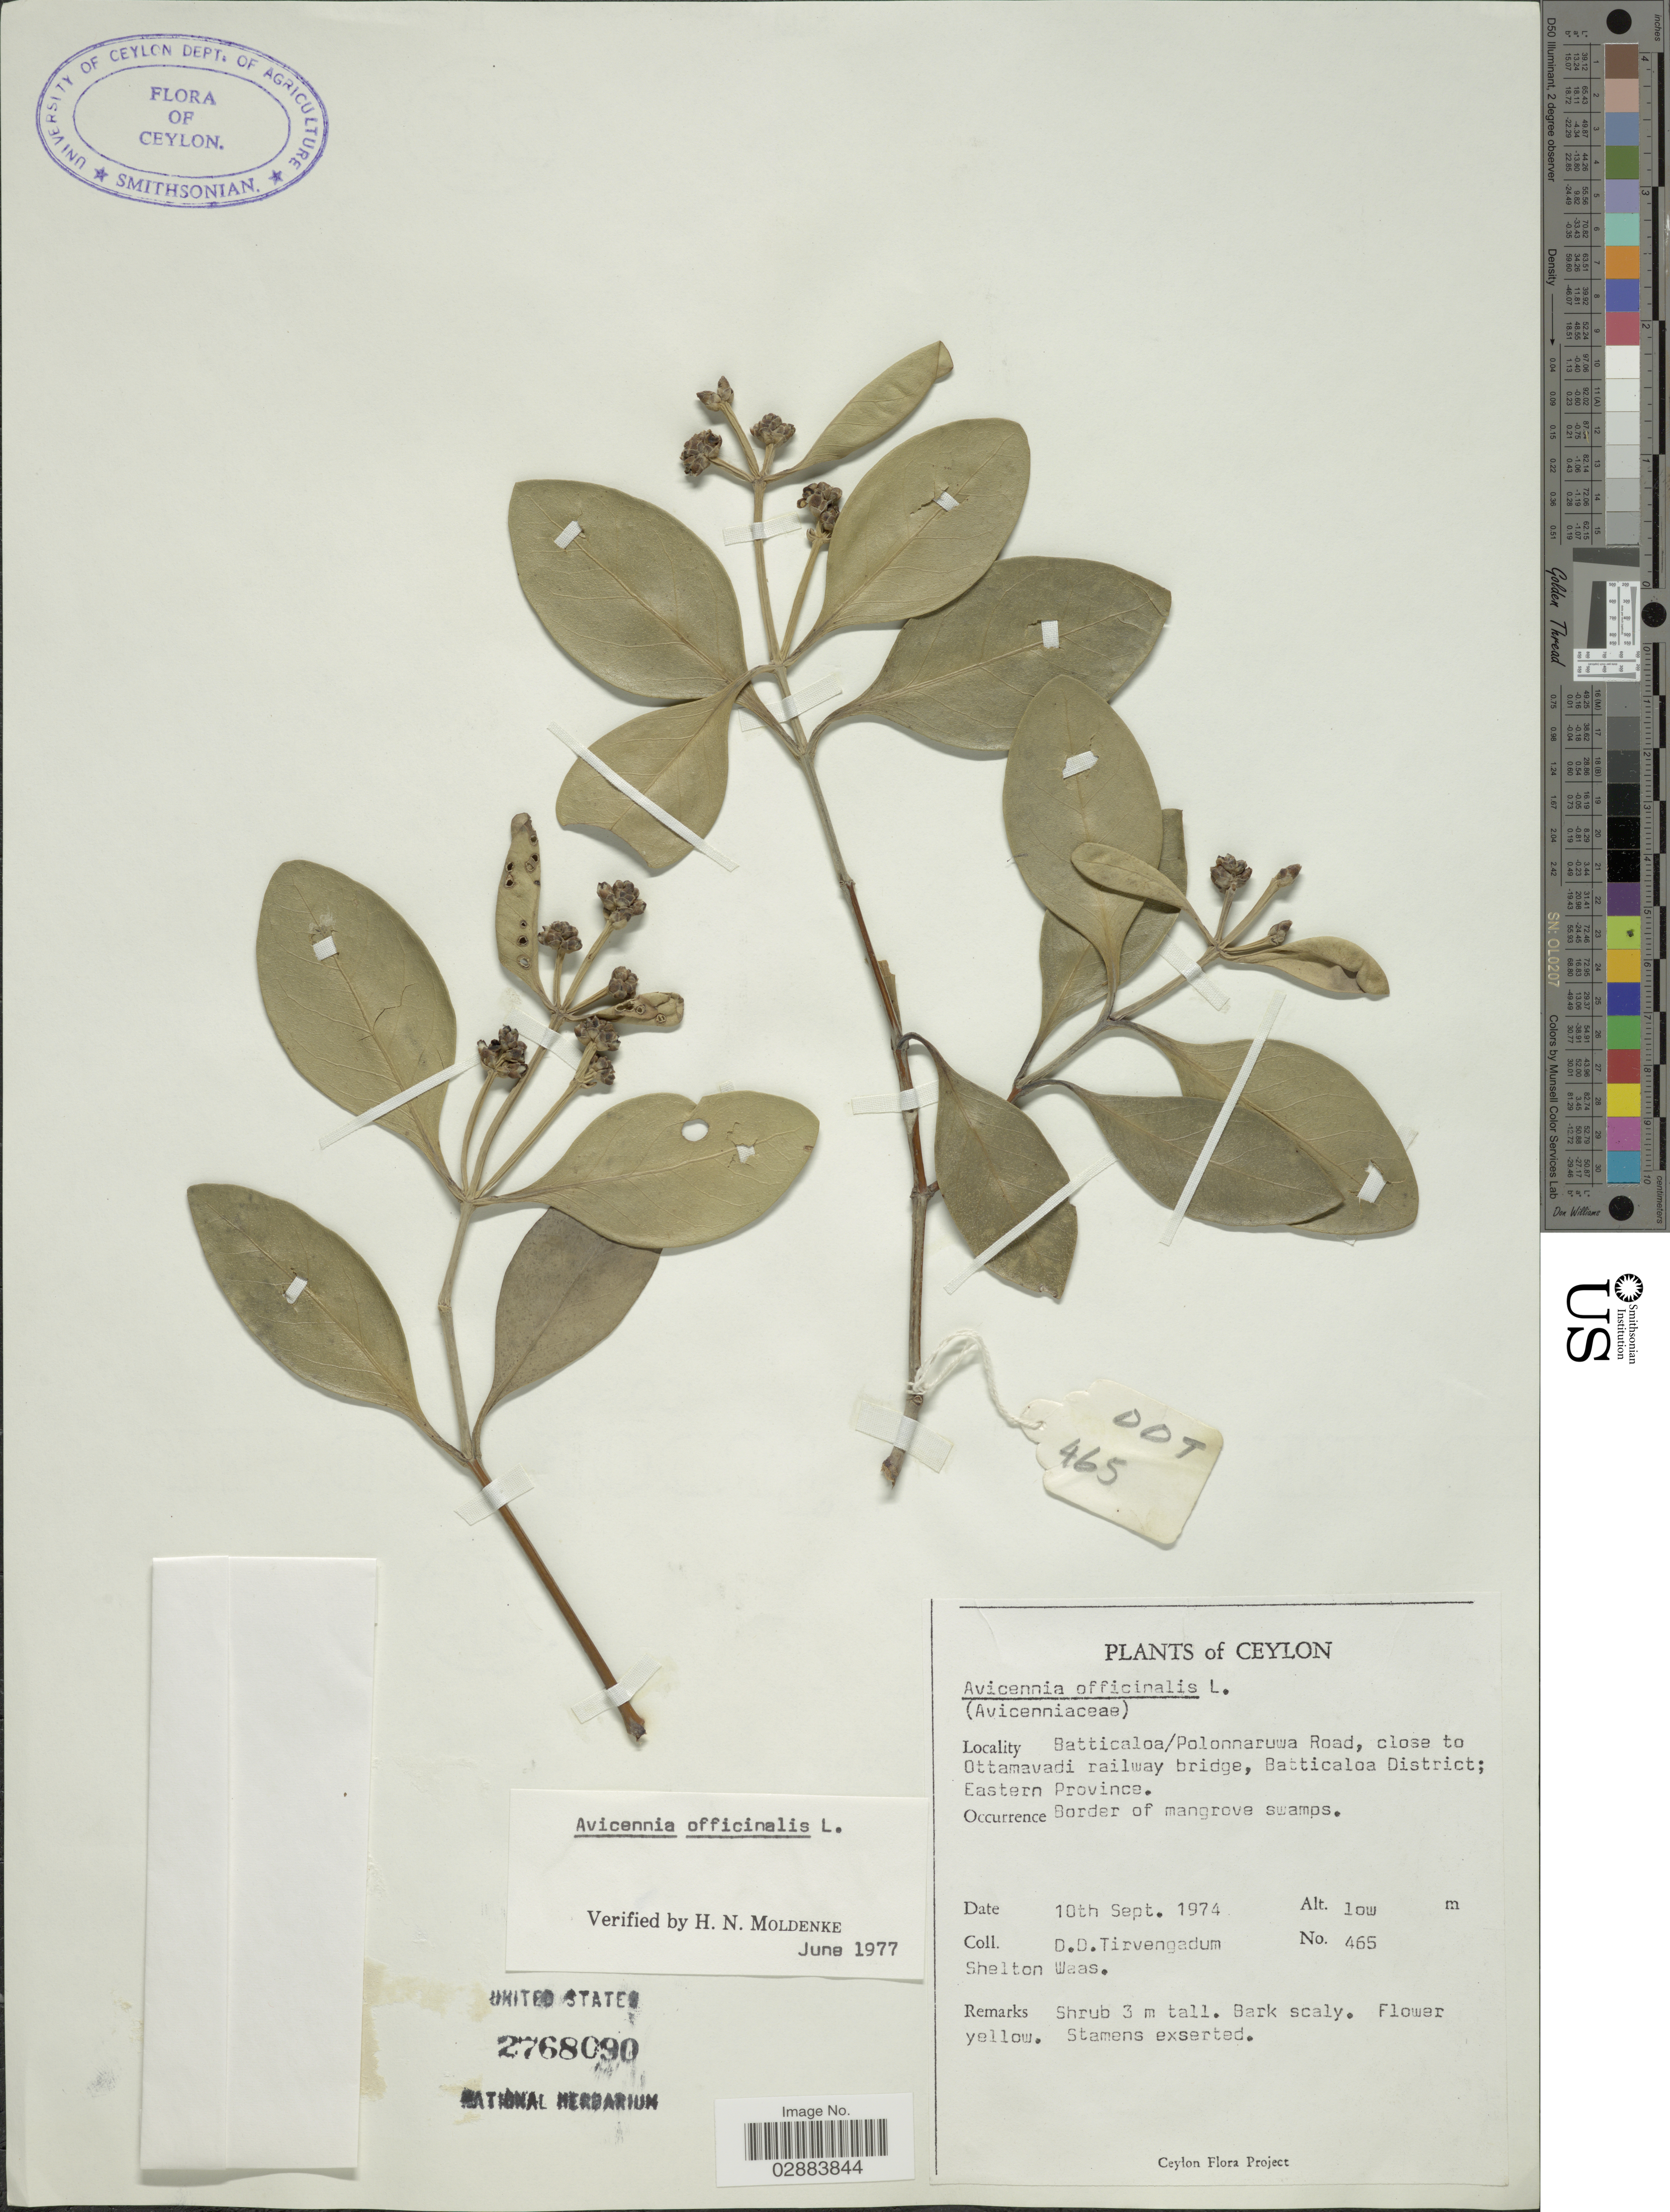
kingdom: Plantae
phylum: Tracheophyta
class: Magnoliopsida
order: Lamiales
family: Acanthaceae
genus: Avicennia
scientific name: Avicennia officinalis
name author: L.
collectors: D. Tirvengadum & S. Waas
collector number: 465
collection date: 1974-09-10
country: Sri Lanka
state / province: Eastern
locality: Ceylon. Batticaloa/ Ponnaruwa Road, close to Ottamavadi railway bridge, Batticaloa District.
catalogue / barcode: US 2768090